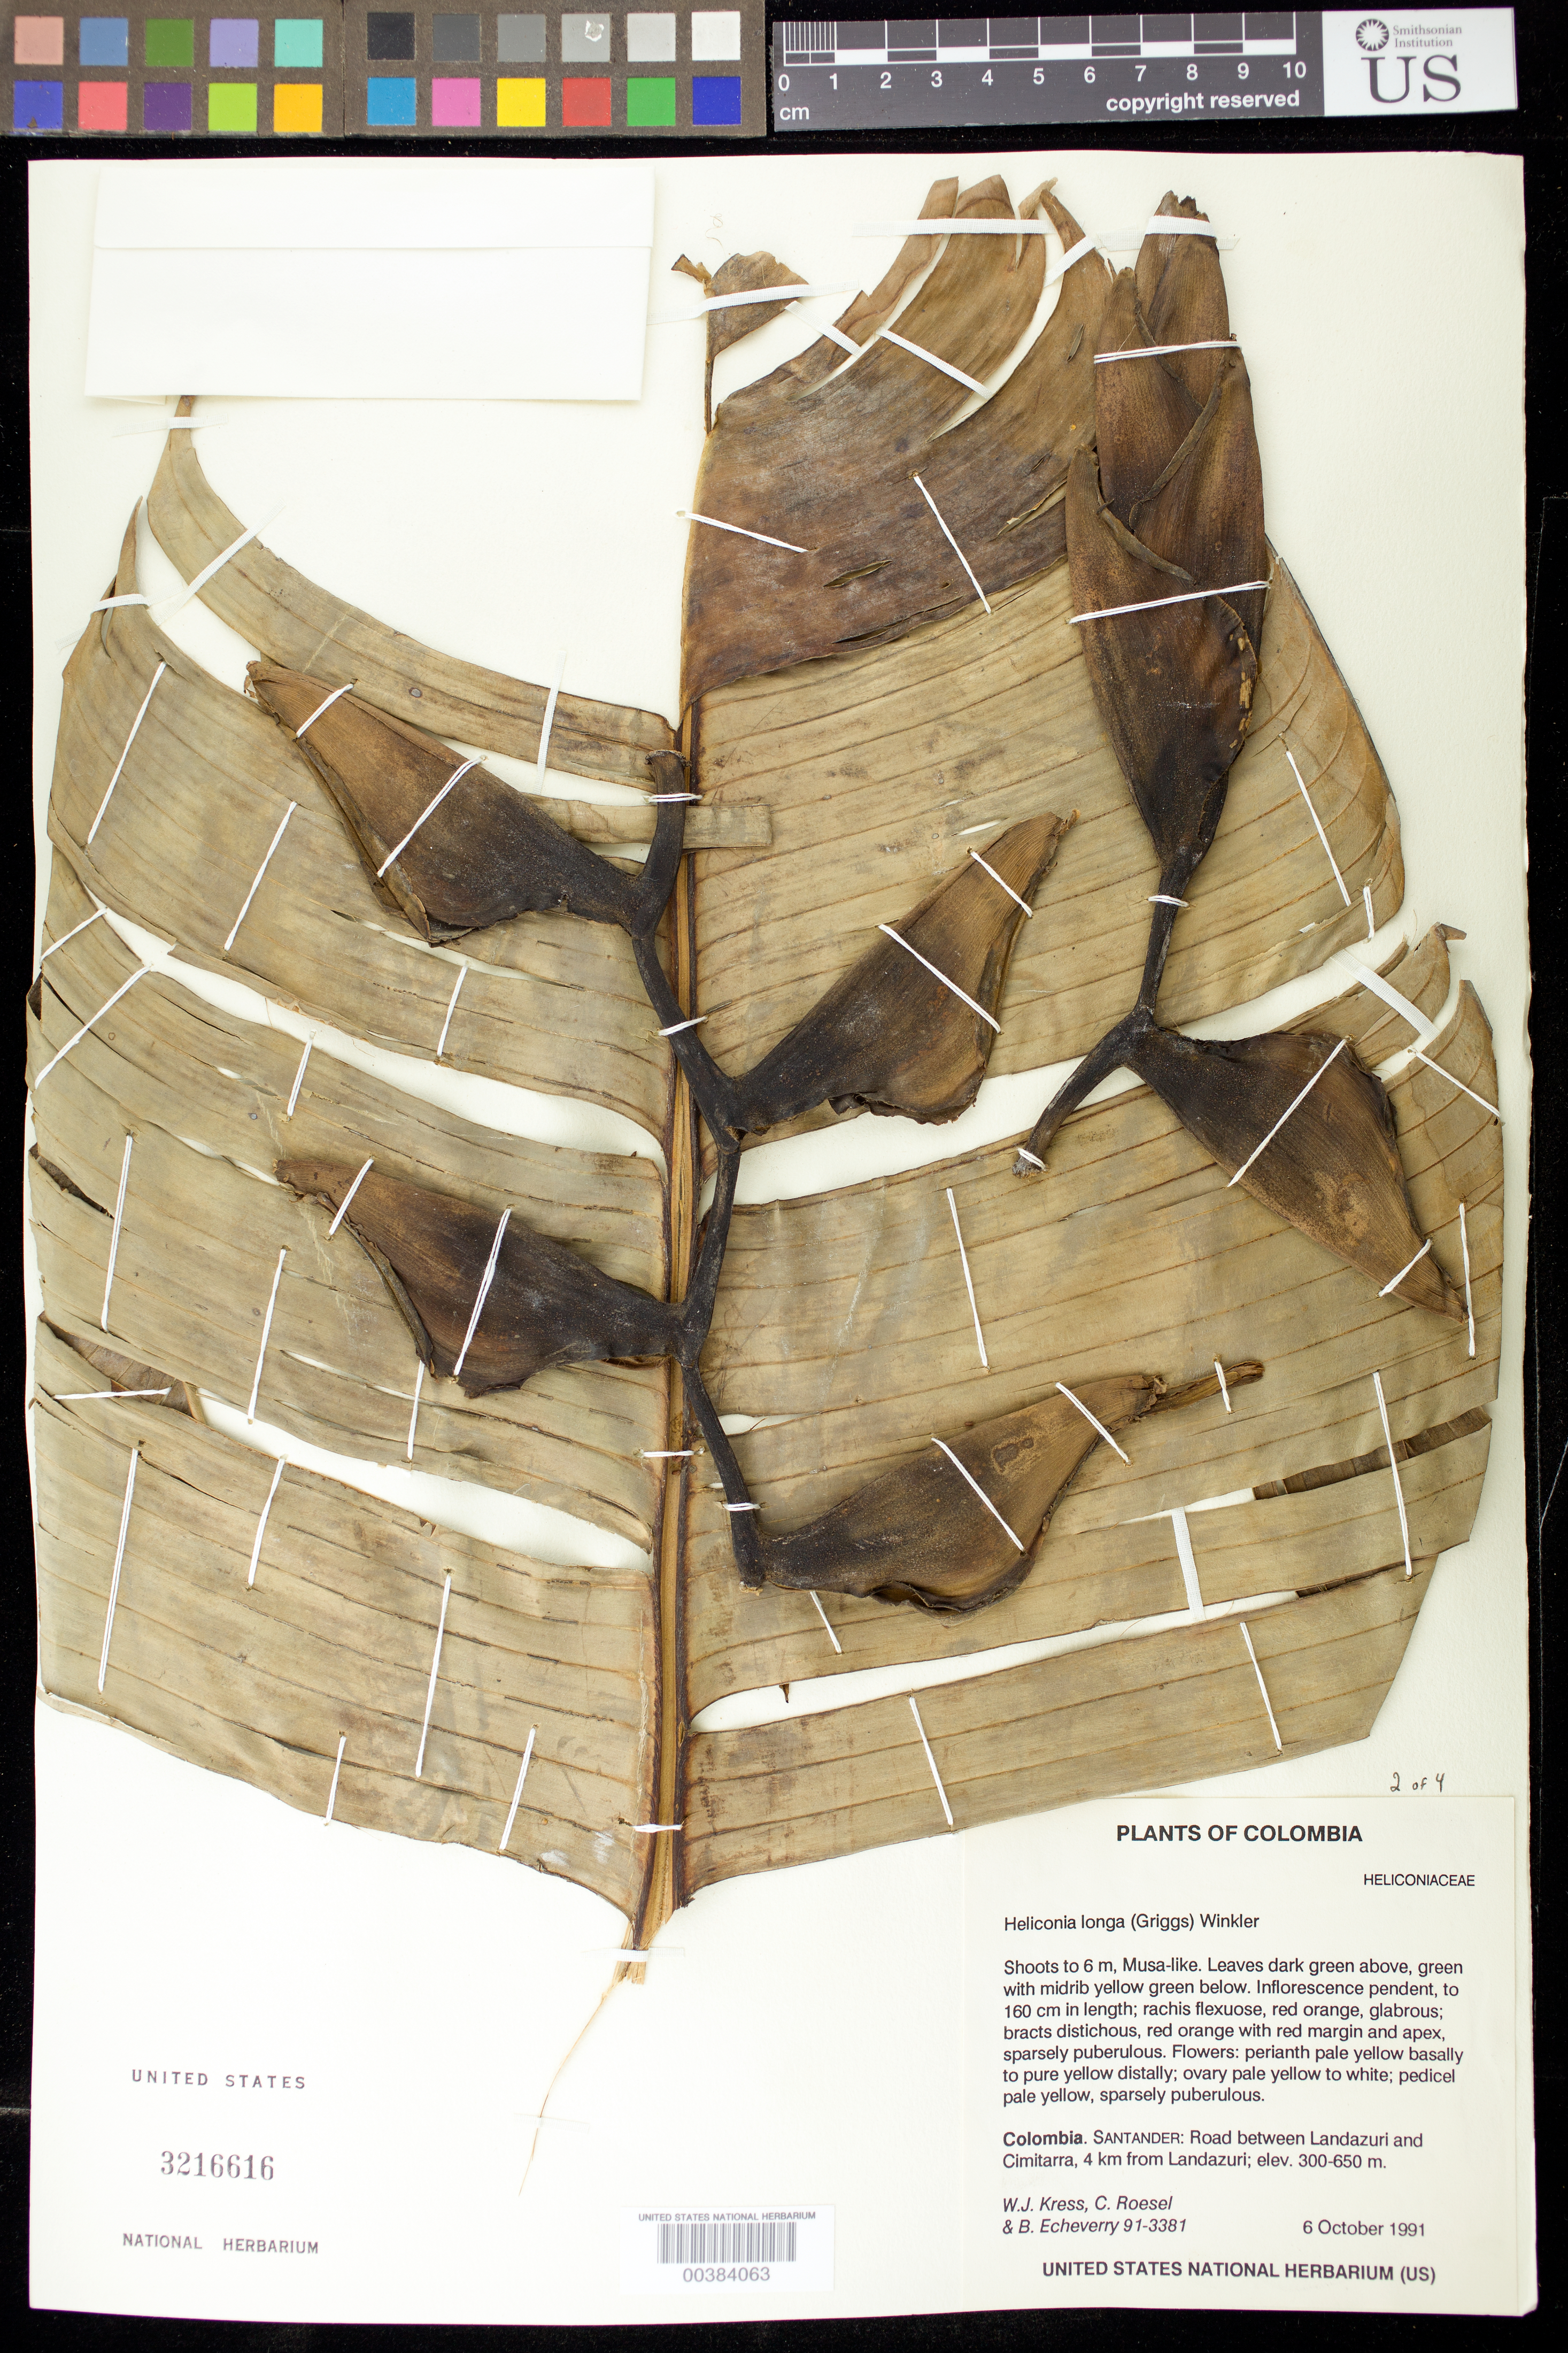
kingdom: Plantae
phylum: Tracheophyta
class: Liliopsida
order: Zingiberales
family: Heliconiaceae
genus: Heliconia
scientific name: Heliconia longa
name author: (R.F. Griggs) H.J.P. Winkl.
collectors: W. J. Kress, C. S. Roesel & B. Echeverry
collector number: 91-3381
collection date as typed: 06 Oct 1991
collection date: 1991-10-06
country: Colombia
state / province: Santander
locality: Between Landazuri and Cimitarra, 4 km from Landazuri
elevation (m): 300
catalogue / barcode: US 3216616